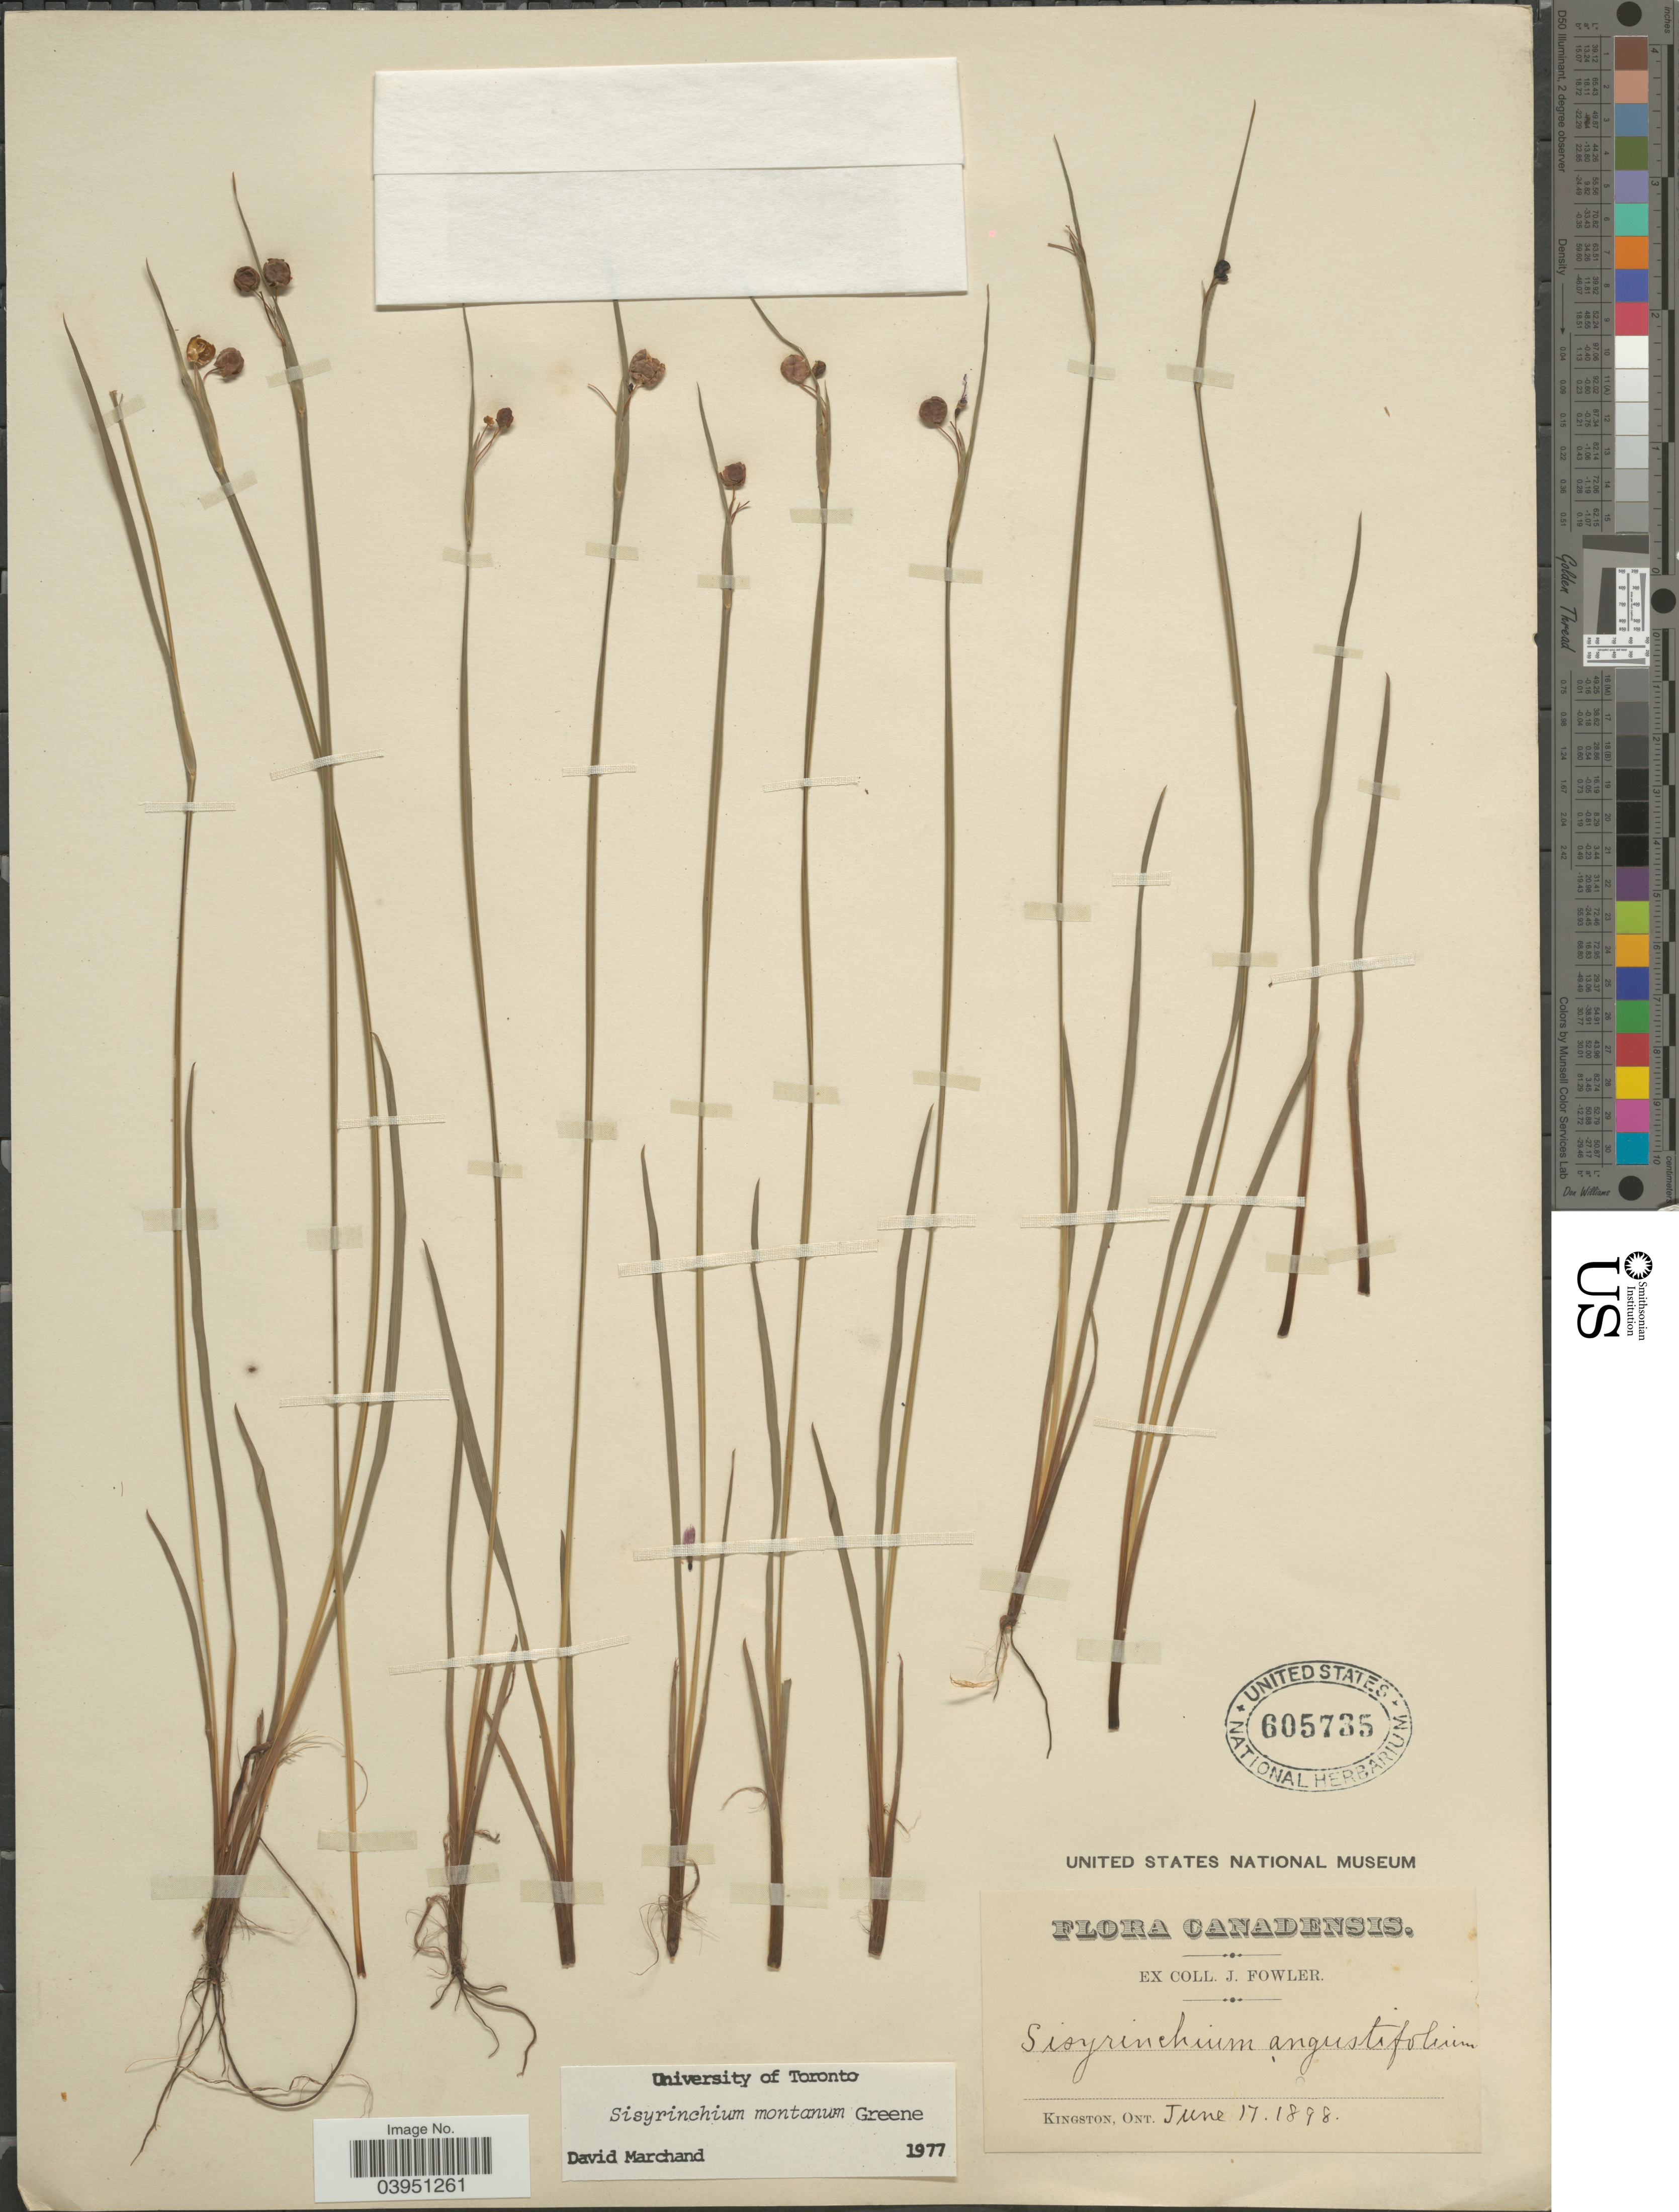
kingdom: Plantae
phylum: Tracheophyta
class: Liliopsida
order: Asparagales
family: Iridaceae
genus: Sisyrinchium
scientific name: Sisyrinchium montanum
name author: Greene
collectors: J. Fowler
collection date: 1898-06-17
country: Canada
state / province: Ontario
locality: Kingston.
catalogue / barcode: US 605735